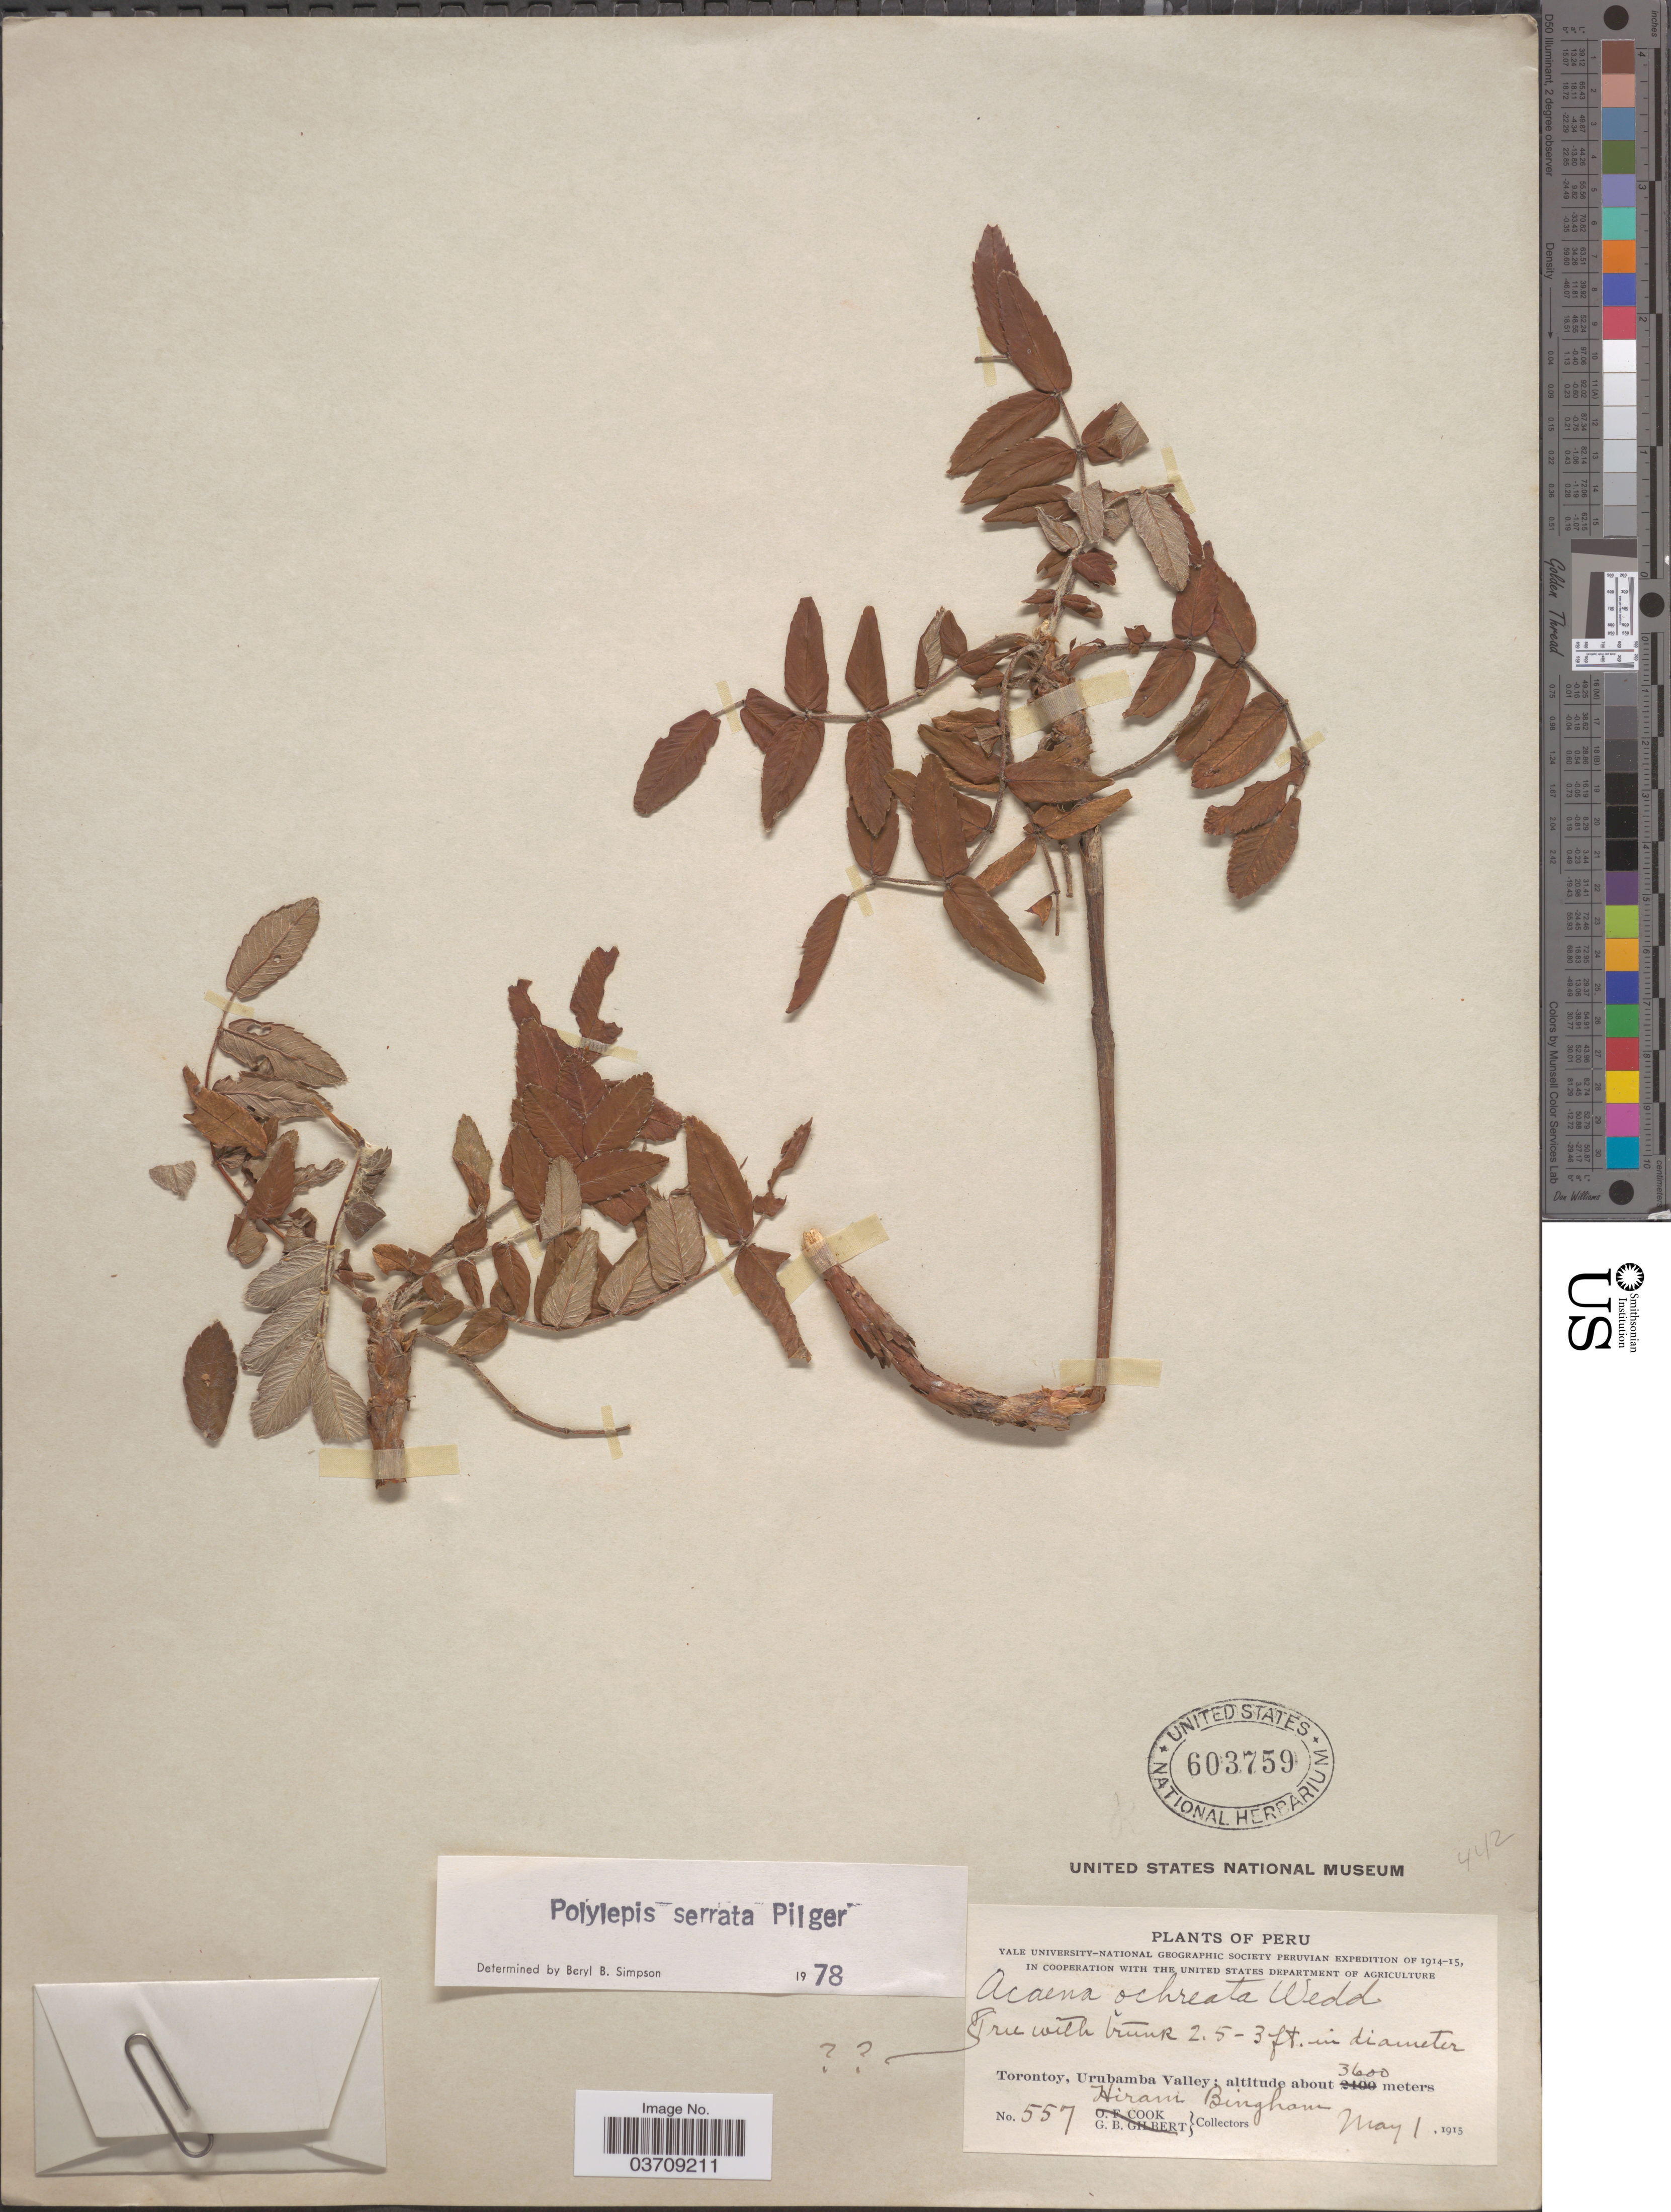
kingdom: Plantae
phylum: Tracheophyta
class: Magnoliopsida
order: Rosales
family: Rosaceae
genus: Polylepis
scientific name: Polylepis rugulosa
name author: Bitter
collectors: H. Bingham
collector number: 557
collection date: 1915-05-01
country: Peru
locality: Torontoy, Urubamba Valley.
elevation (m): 3600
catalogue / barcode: US 603759